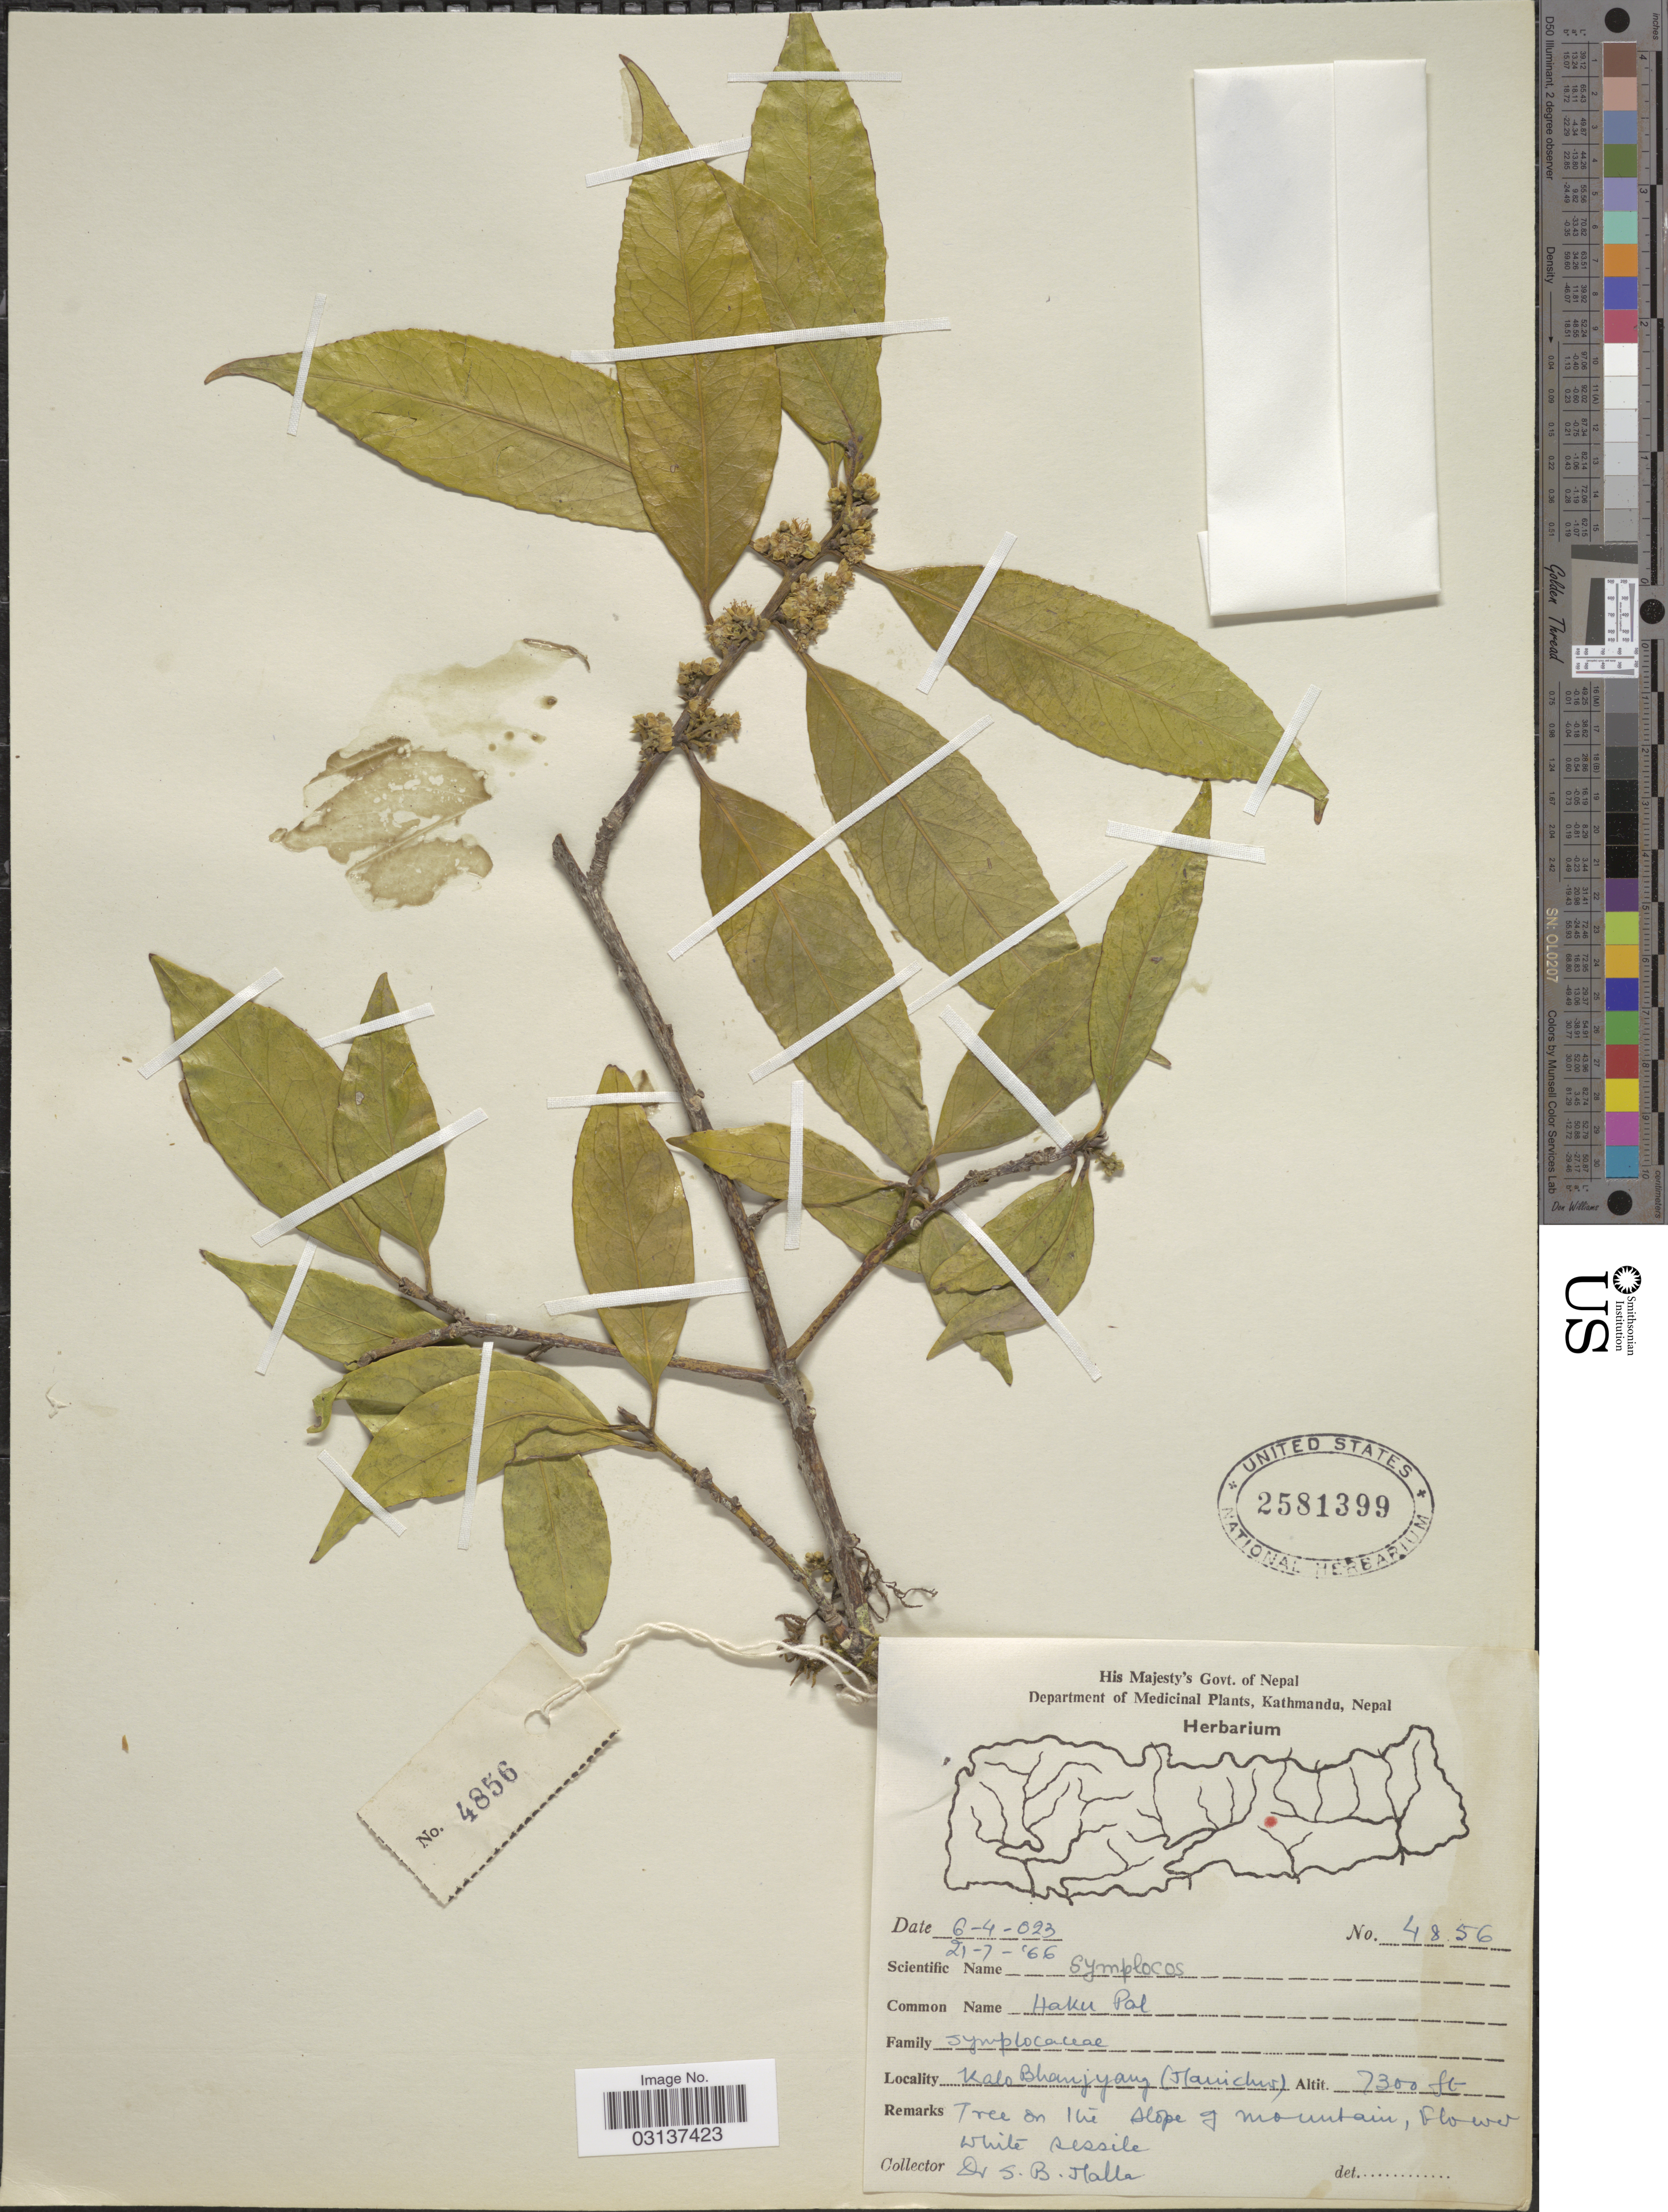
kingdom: Plantae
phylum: Tracheophyta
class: Magnoliopsida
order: Ericales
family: Symplocaceae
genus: Symplocos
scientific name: Symplocos sp.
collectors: S. Malla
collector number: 4856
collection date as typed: Transcribed d/m/y: 21/7/66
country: Nepal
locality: Kalo Bhanjyang (Manichur).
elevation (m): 2225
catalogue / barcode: US 2581399